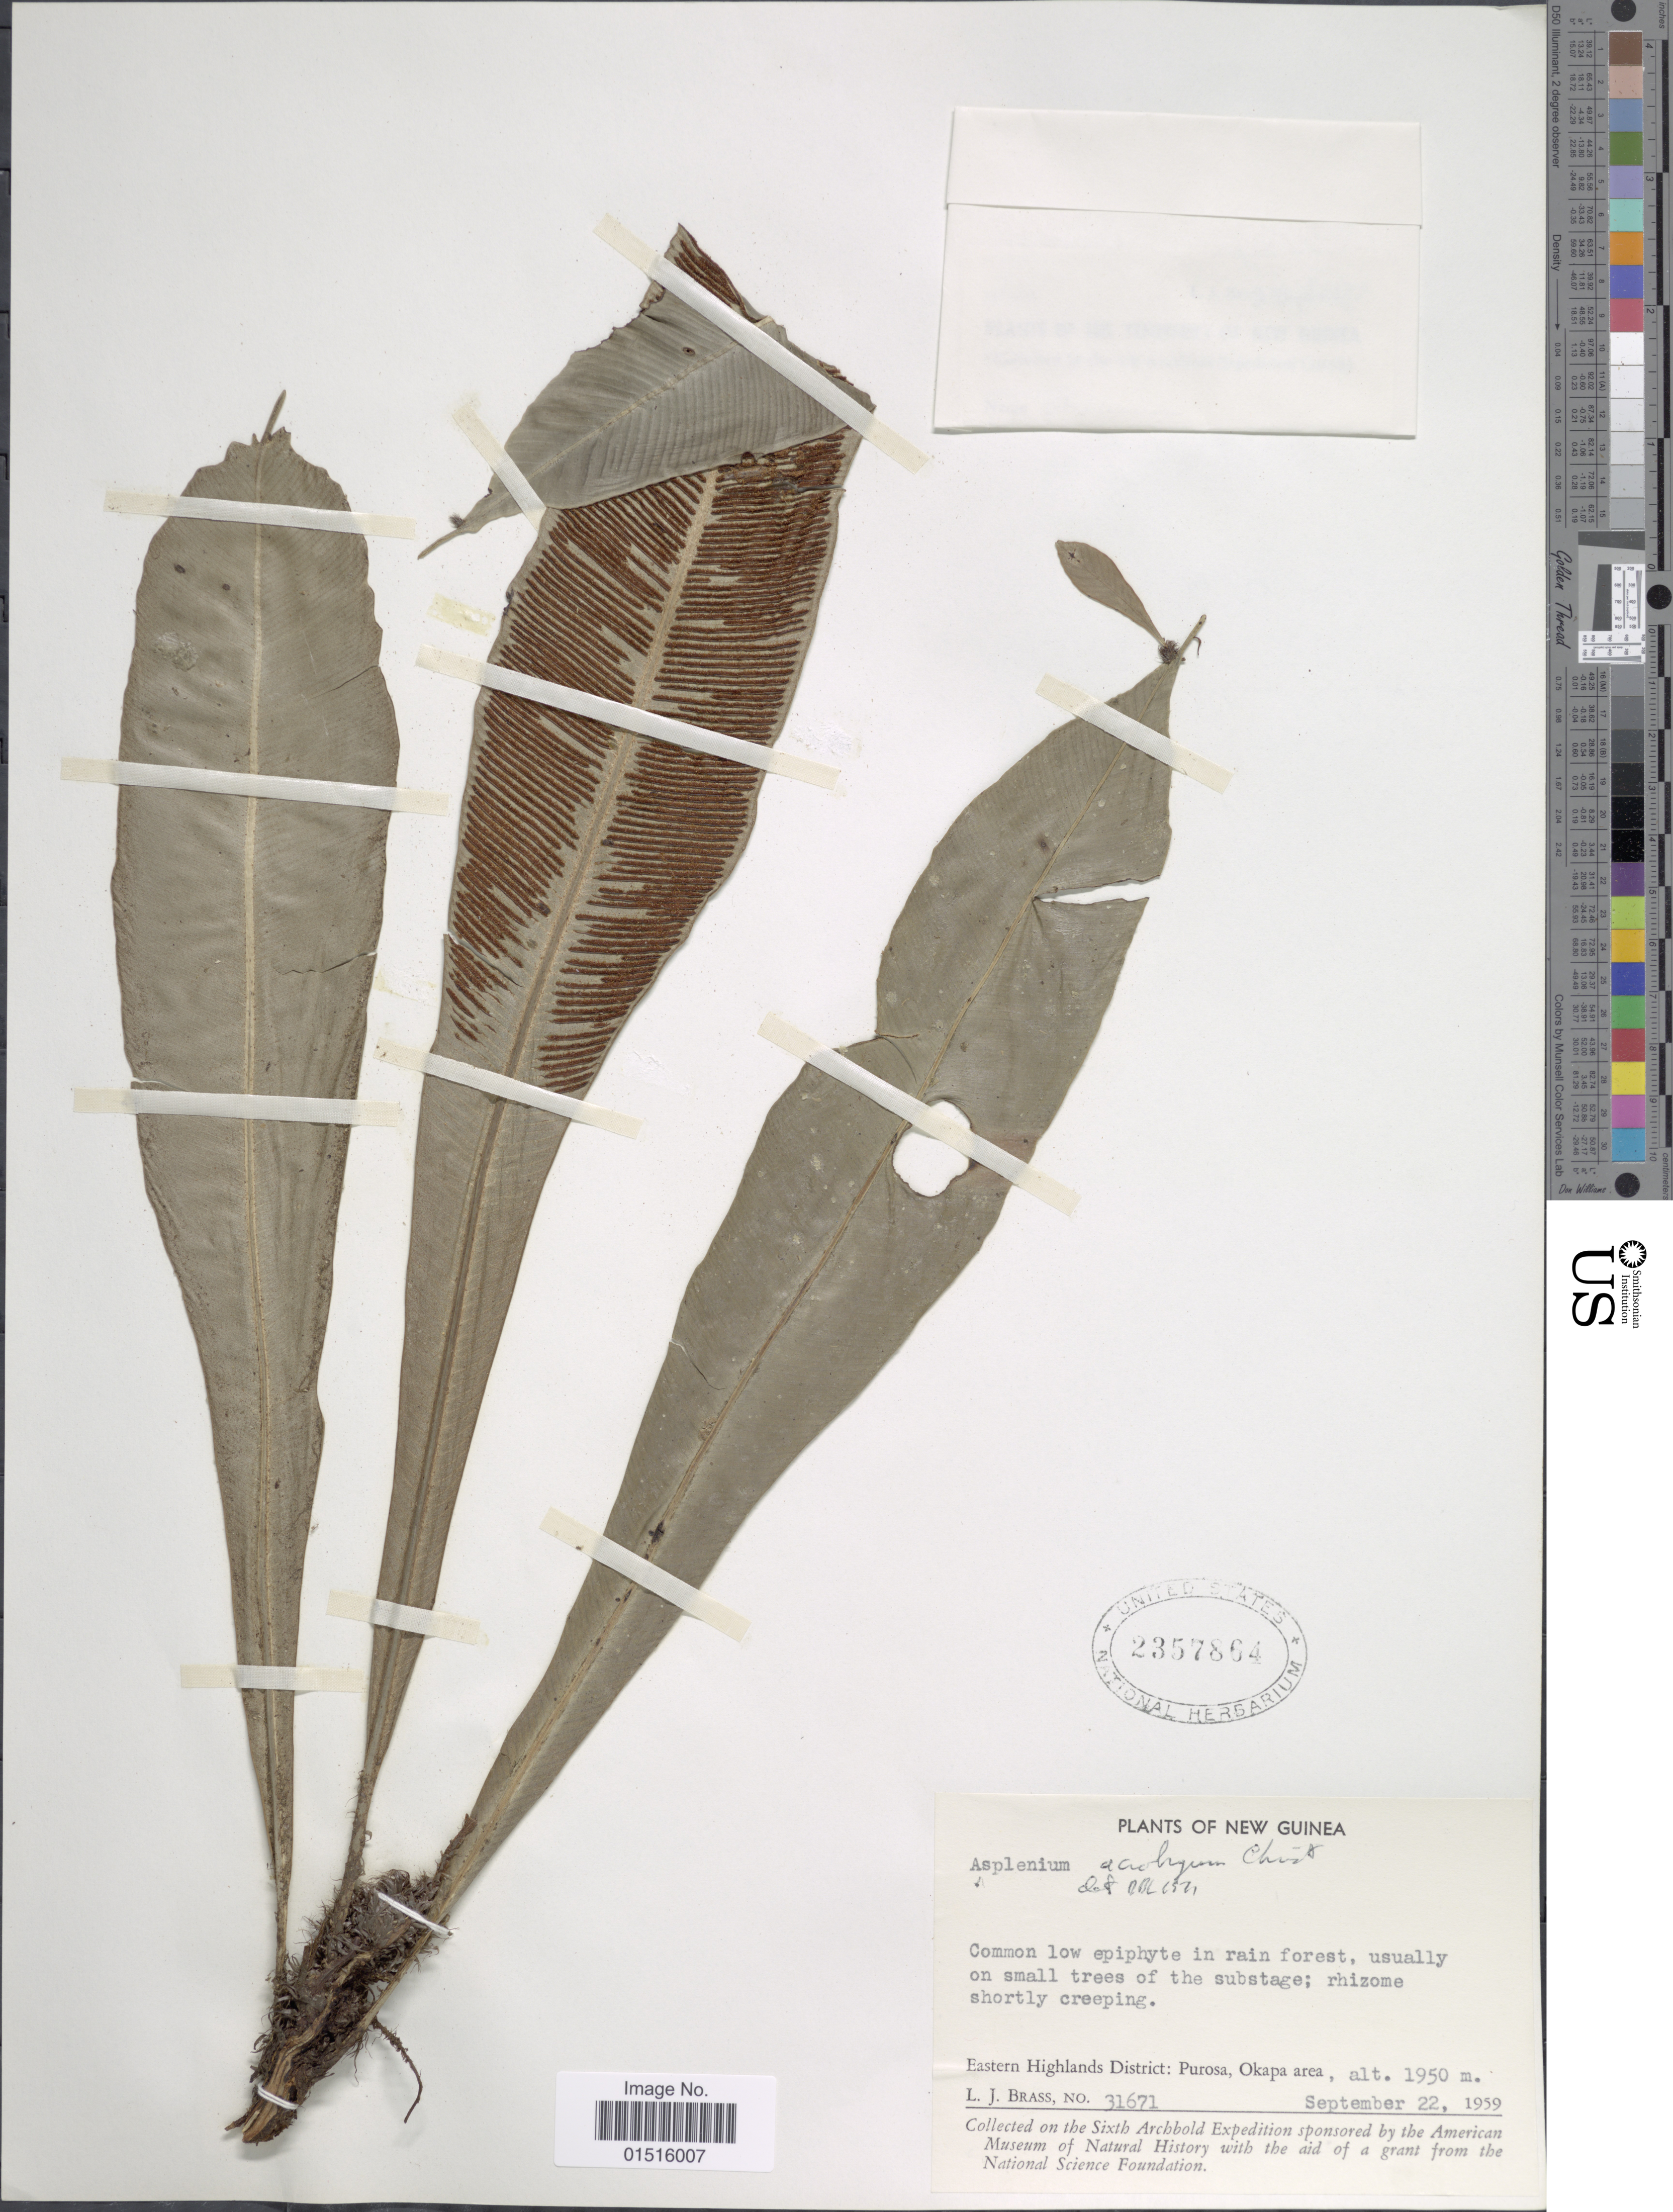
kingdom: Plantae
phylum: Tracheophyta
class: Polypodiopsida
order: Polypodiales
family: Aspleniaceae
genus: Asplenium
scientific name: Asplenium acrobryum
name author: Christ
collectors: L. J. Brass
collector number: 31671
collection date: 1959-09-22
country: Papua New Guinea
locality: New Guinea, Eastern Highlands District: Purosa, Okapa area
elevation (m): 1950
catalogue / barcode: US 2357864